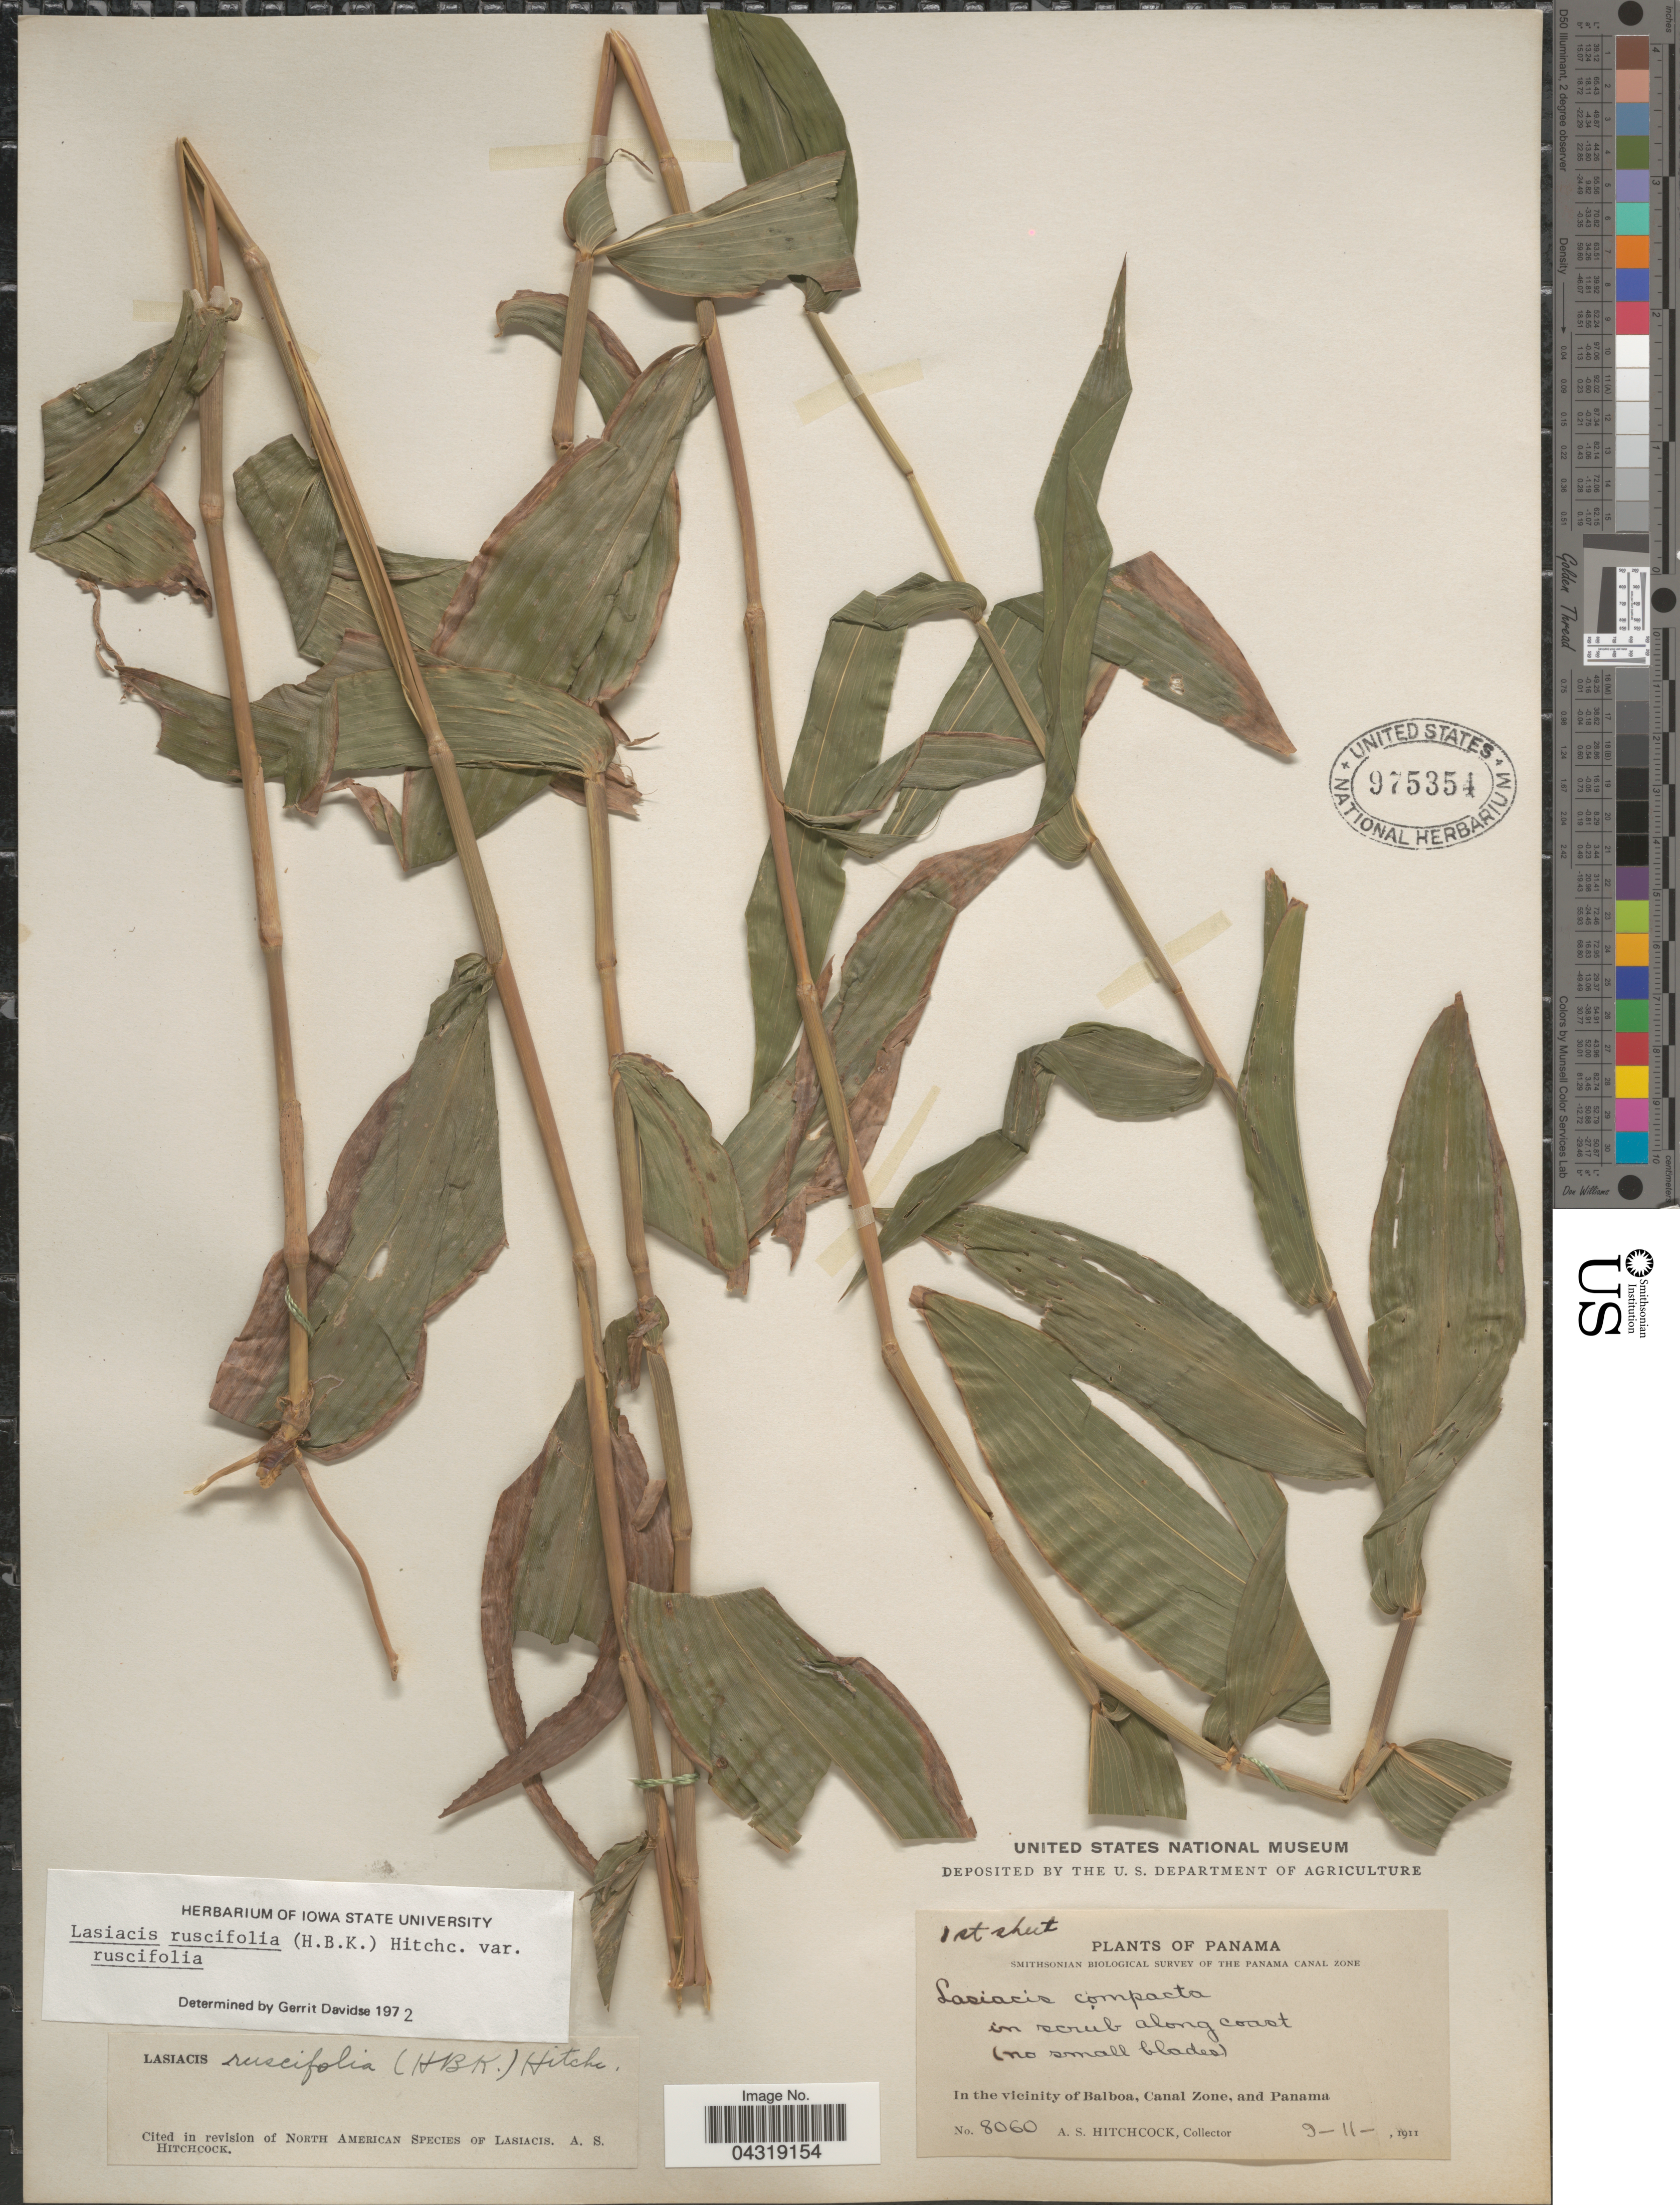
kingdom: Plantae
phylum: Tracheophyta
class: Liliopsida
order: Poales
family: Poaceae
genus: Lasiacis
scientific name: Lasiacis ruscifolia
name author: (Kunth) Hitchc.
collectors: A. S. Hitchcock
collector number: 8060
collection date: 1911-11-09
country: Panama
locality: Smithsonian Biological Survey of the Panama Canal Zone. In the vicinity of Balboa, Canal Zone, and Panama.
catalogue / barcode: US 975354